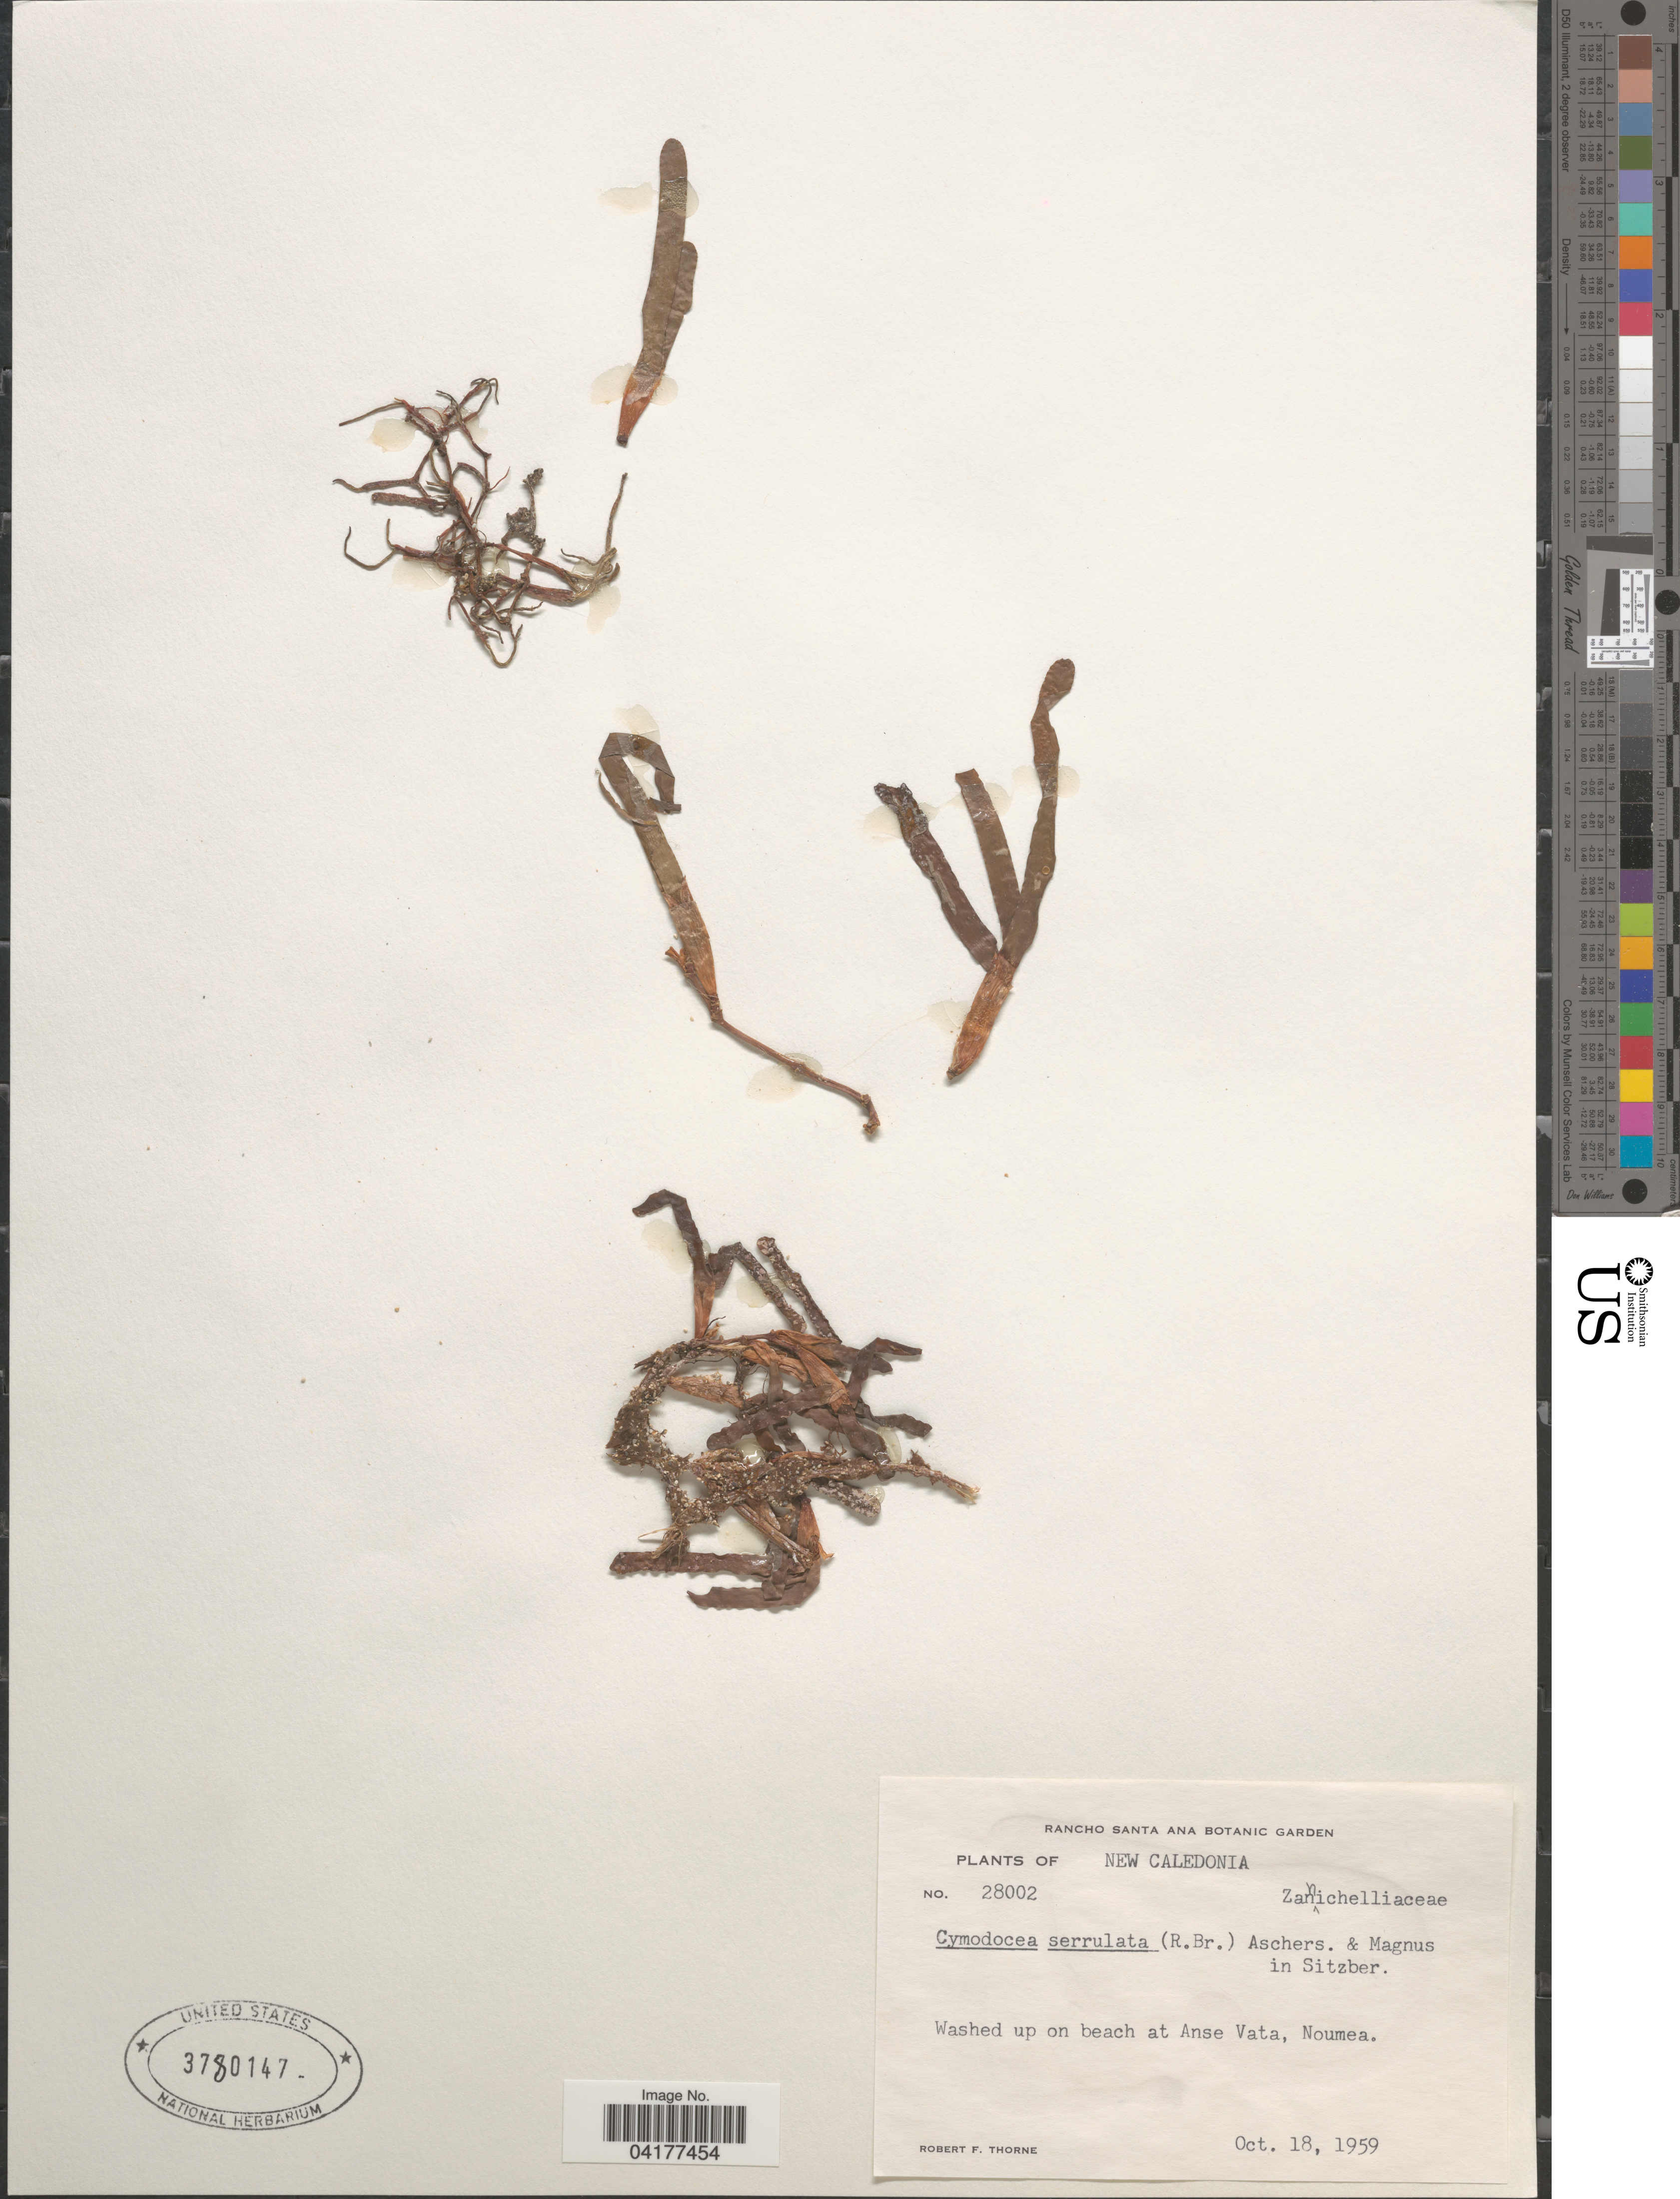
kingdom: Plantae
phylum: Tracheophyta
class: Liliopsida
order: Alismatales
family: Cymodoceaceae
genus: Cymodocea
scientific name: Cymodocea serrulata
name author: (R. Br.) Magnus & Ashers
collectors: R. F. Thorne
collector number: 28002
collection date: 1959-10-18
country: New Caledonia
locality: Washed up on beach at Anse Vata, Noumea.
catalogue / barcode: US 3780147